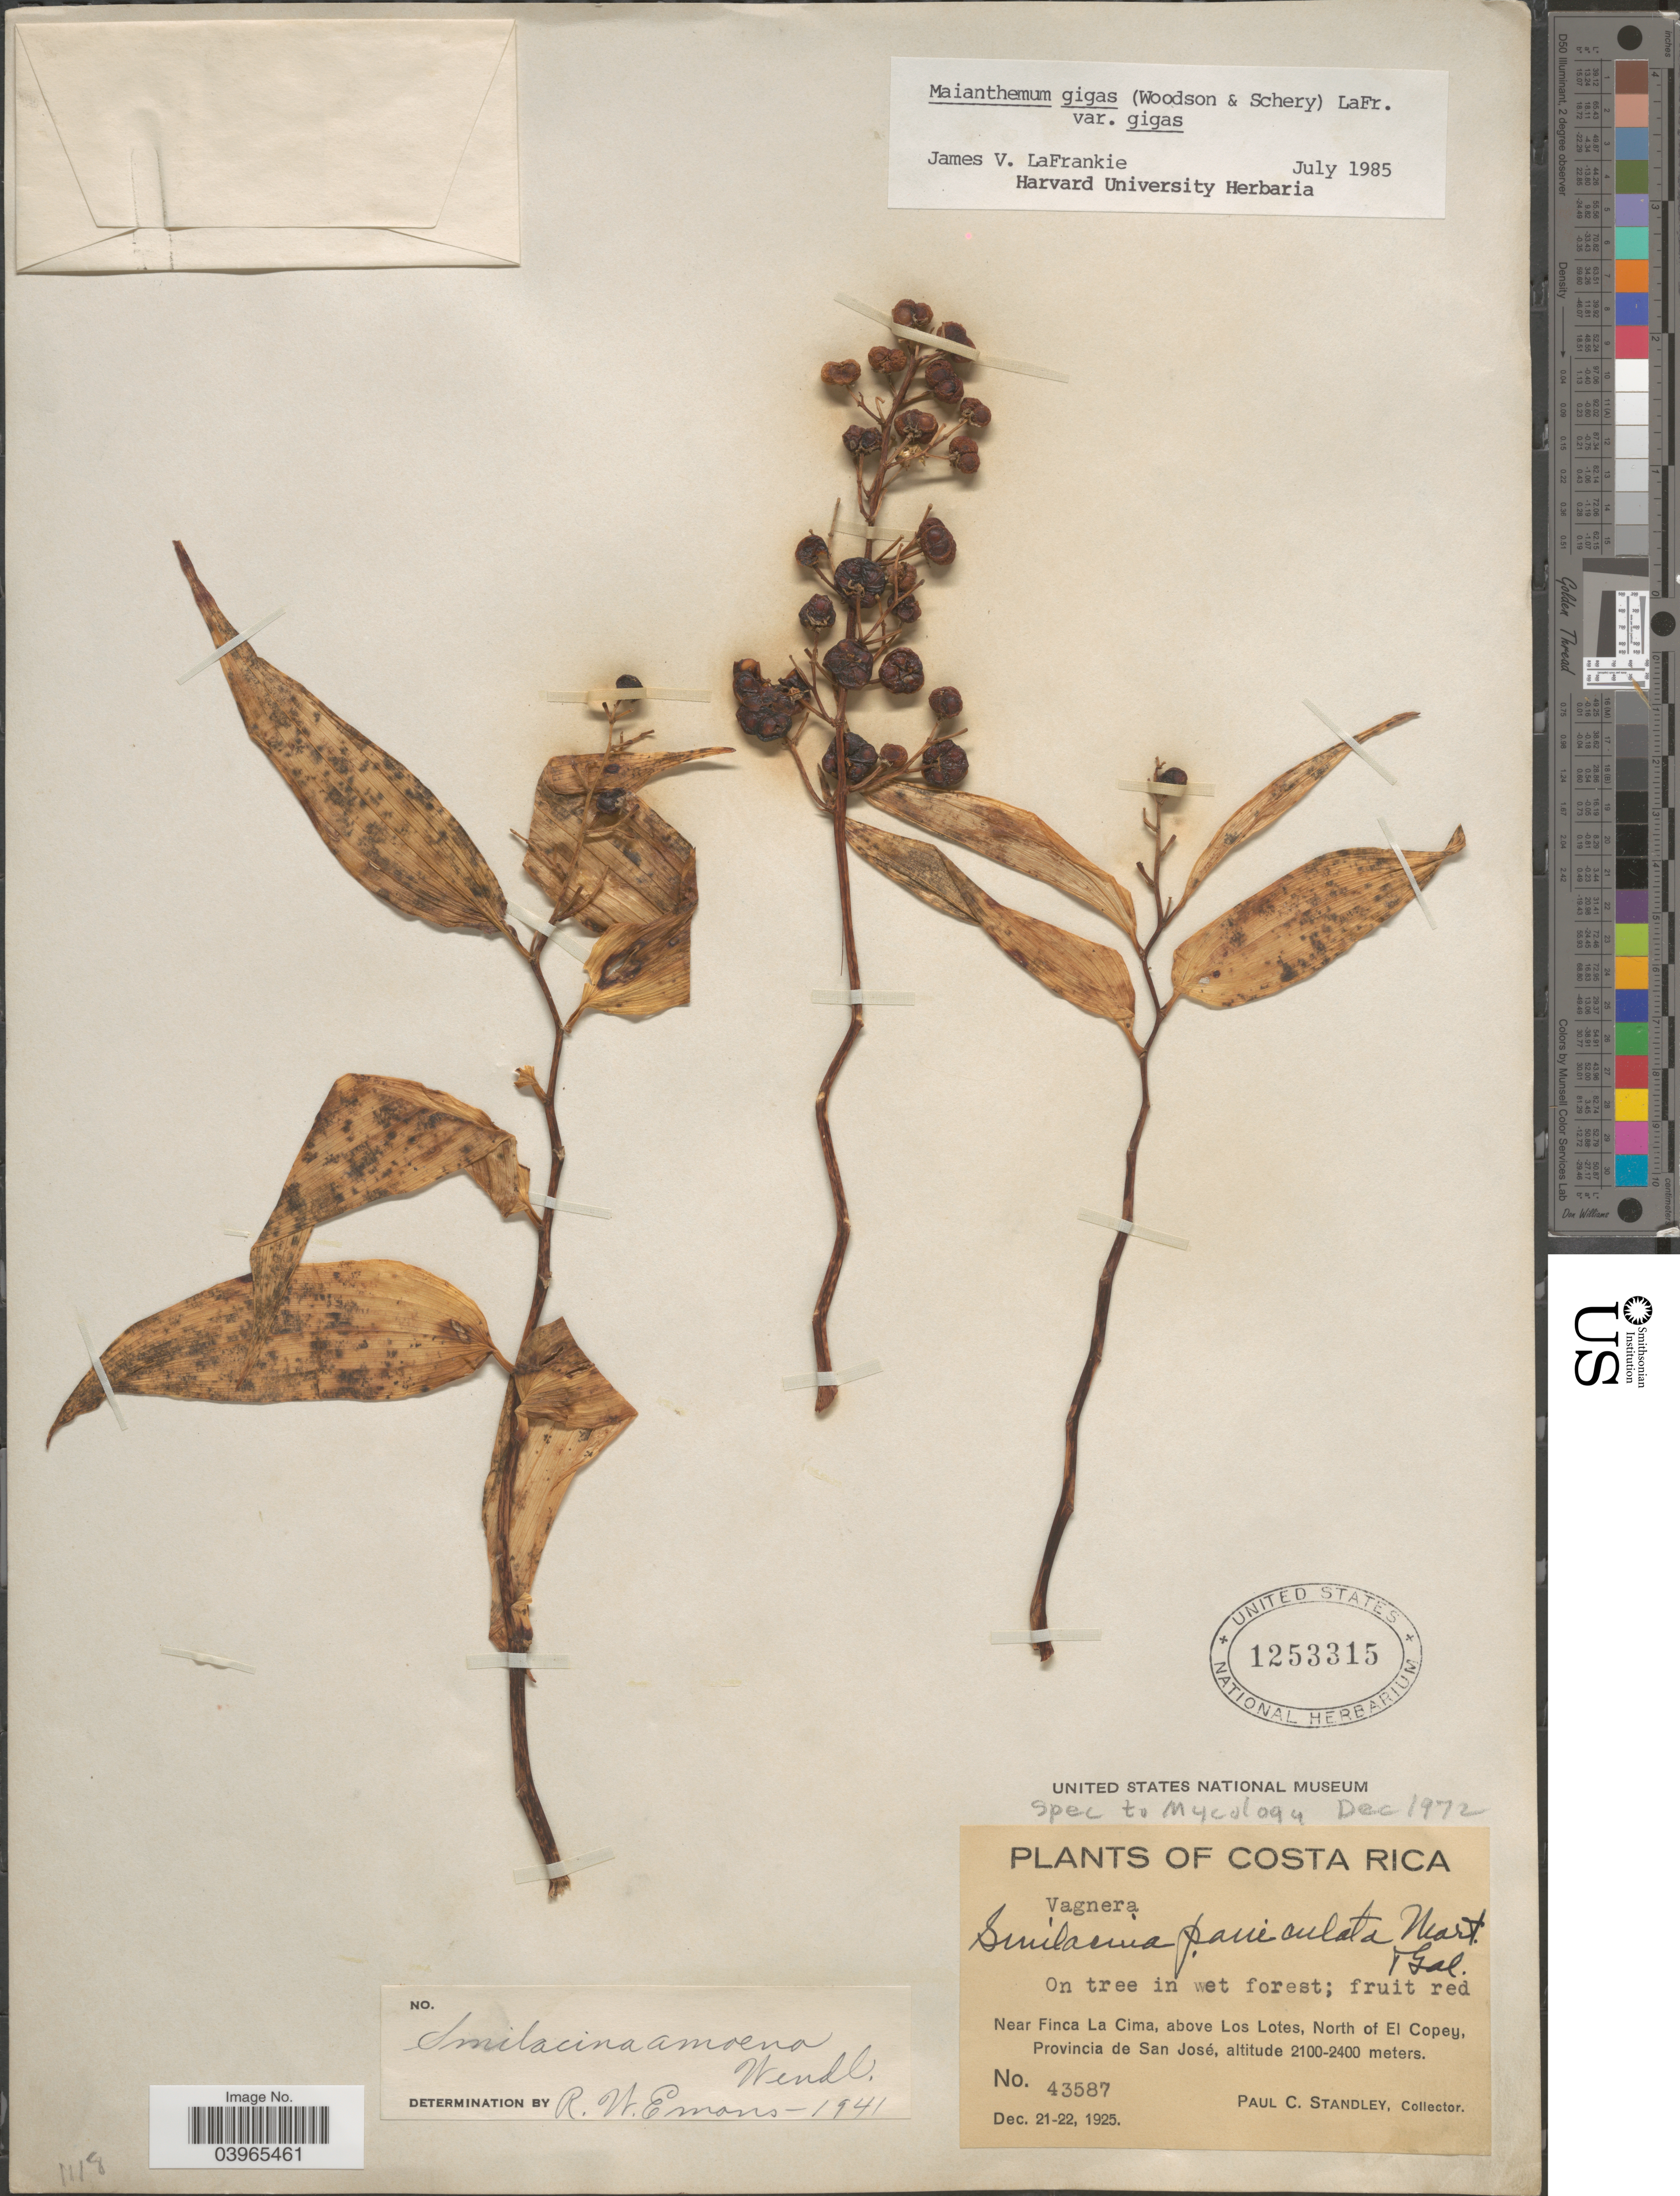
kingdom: Plantae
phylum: Tracheophyta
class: Liliopsida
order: Asparagales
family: Asparagaceae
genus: Maianthemum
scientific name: Maianthemum gigas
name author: (Woodson) LaFrankie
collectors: P. C. Standley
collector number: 43587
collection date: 1925-12-21/1925-12-22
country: Costa Rica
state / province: San José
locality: Near Finca La Cima, above Los Lotes, North of El Copey.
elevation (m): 2100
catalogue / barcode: US 1253315